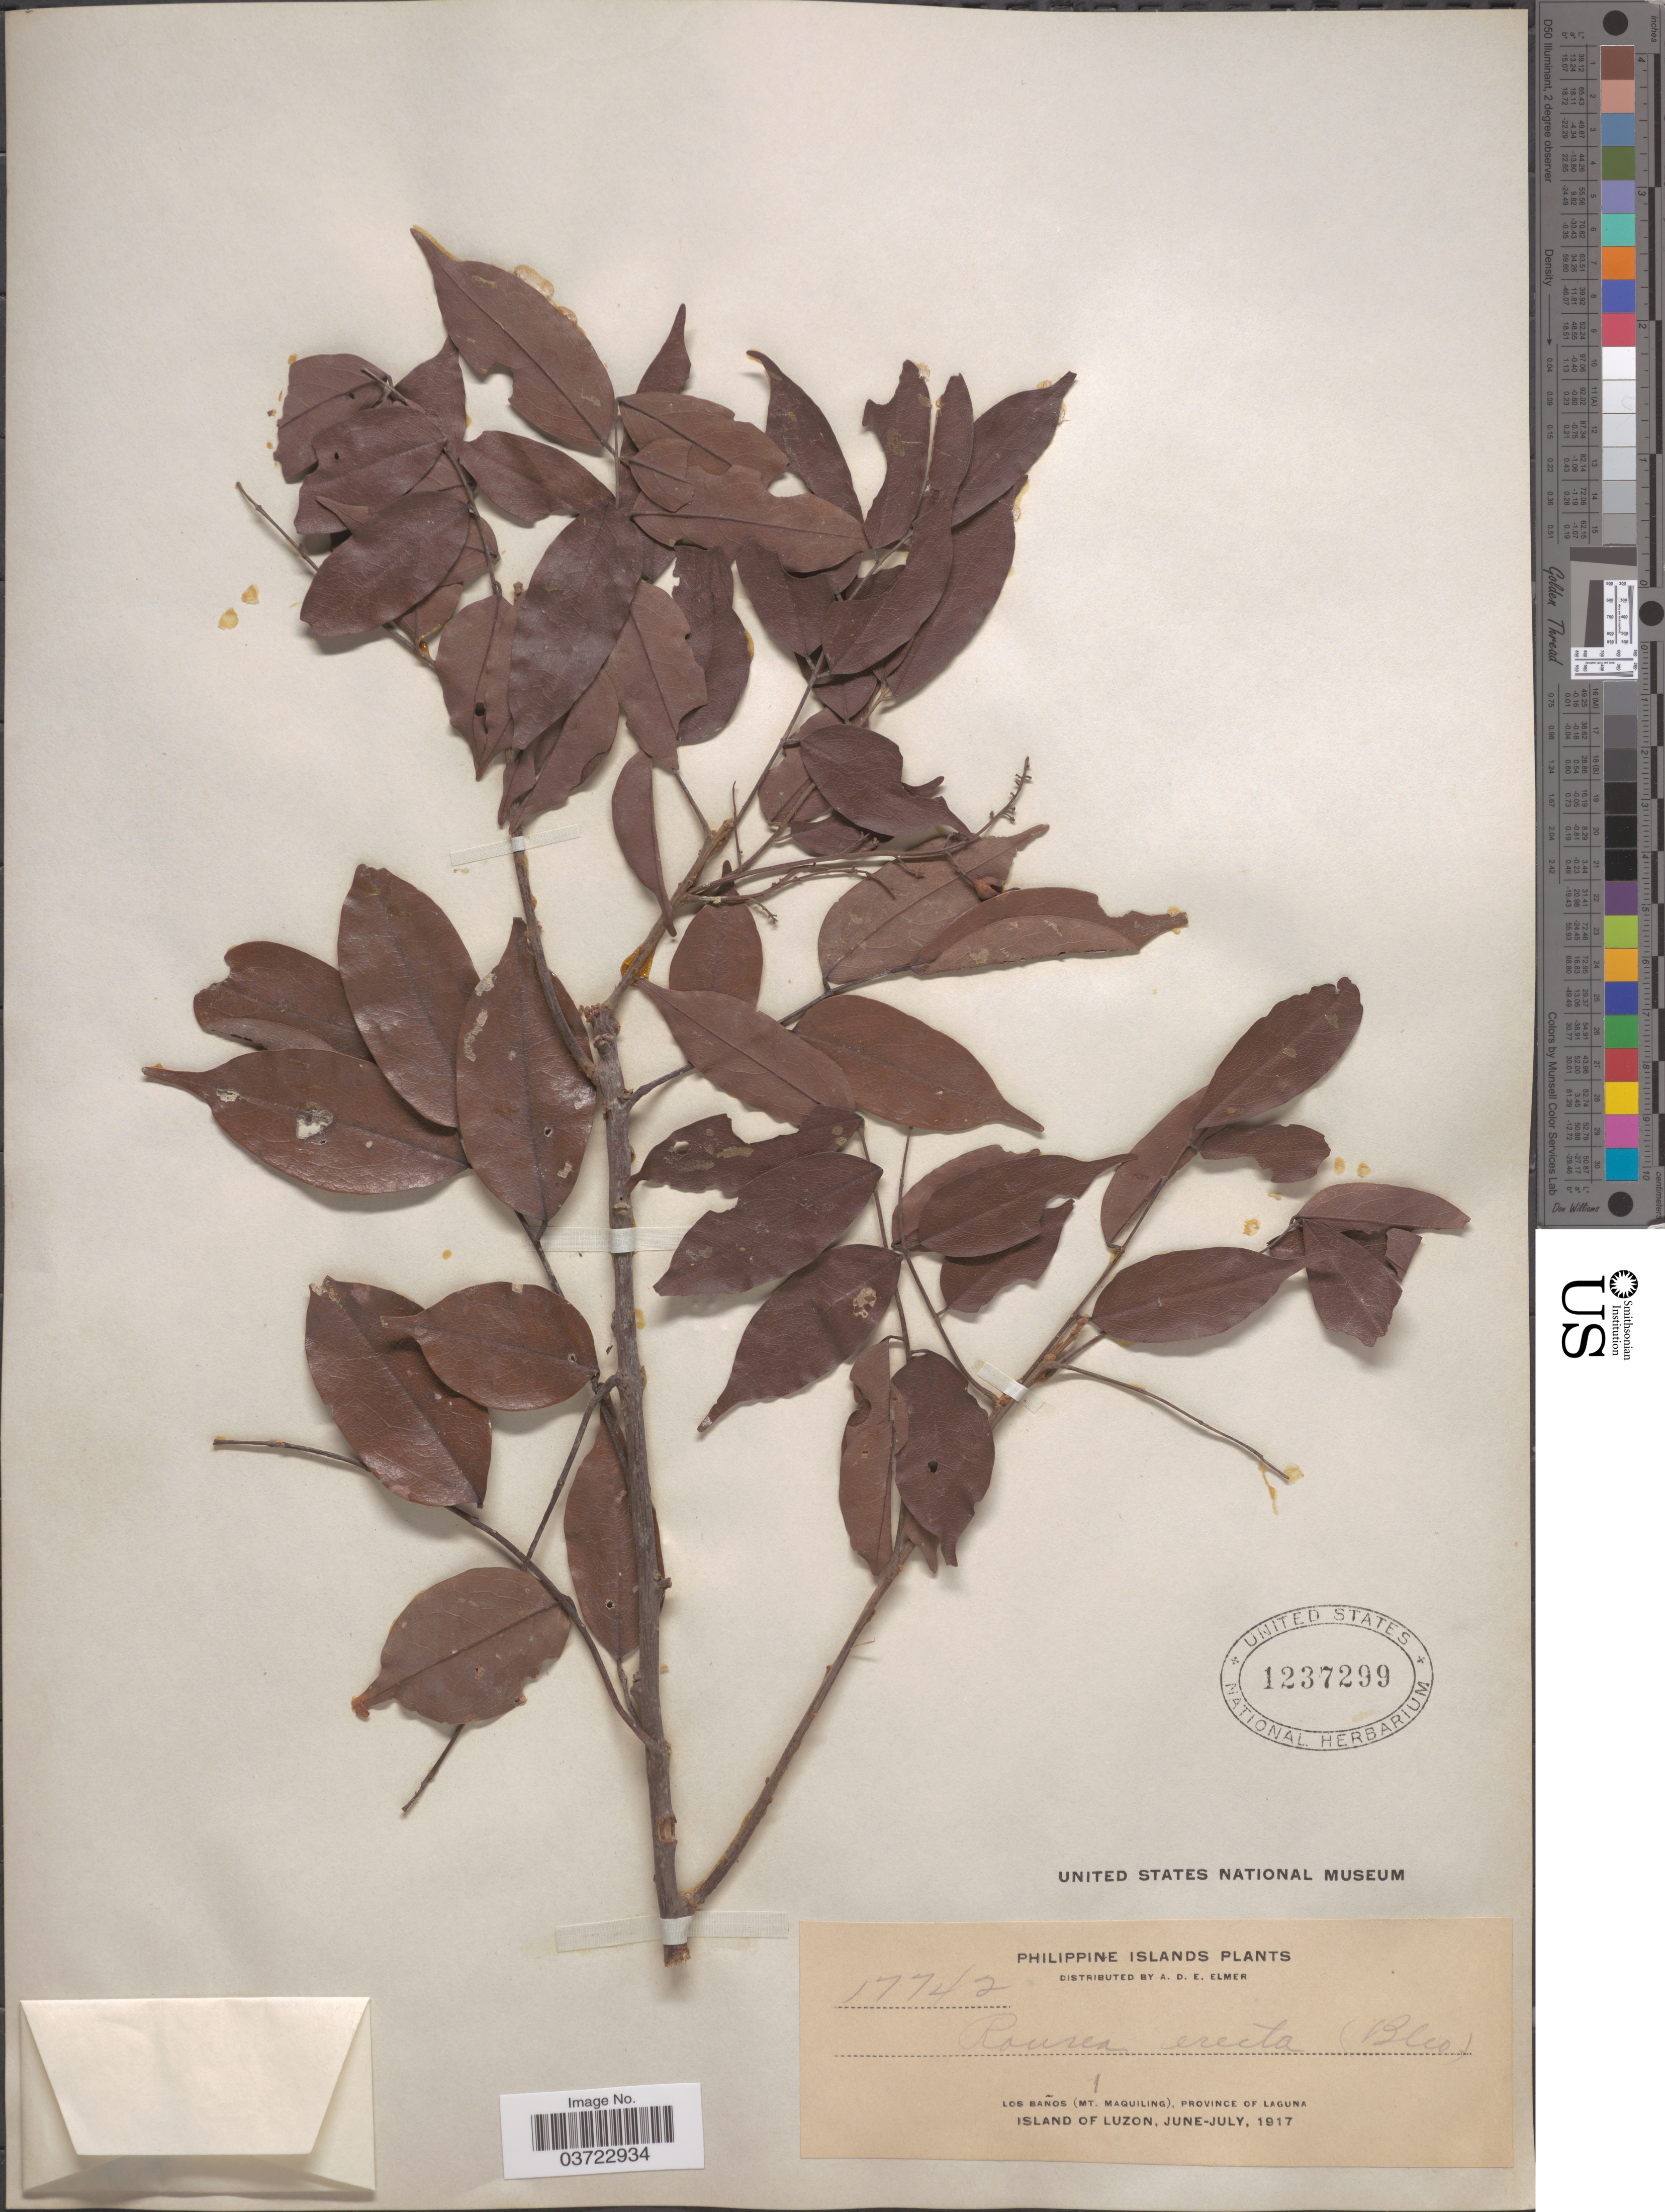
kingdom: Plantae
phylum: Tracheophyta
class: Magnoliopsida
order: Oxalidales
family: Connaraceae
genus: Rourea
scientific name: Rourea erecta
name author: (Blanco) Merr.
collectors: A. D. E. Elmer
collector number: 17742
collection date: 1917-06/1917-07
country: Philippines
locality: Los Baños (Mt. Maquiling), Province of Laguna. Island of Luzon.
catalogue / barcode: US 1237299